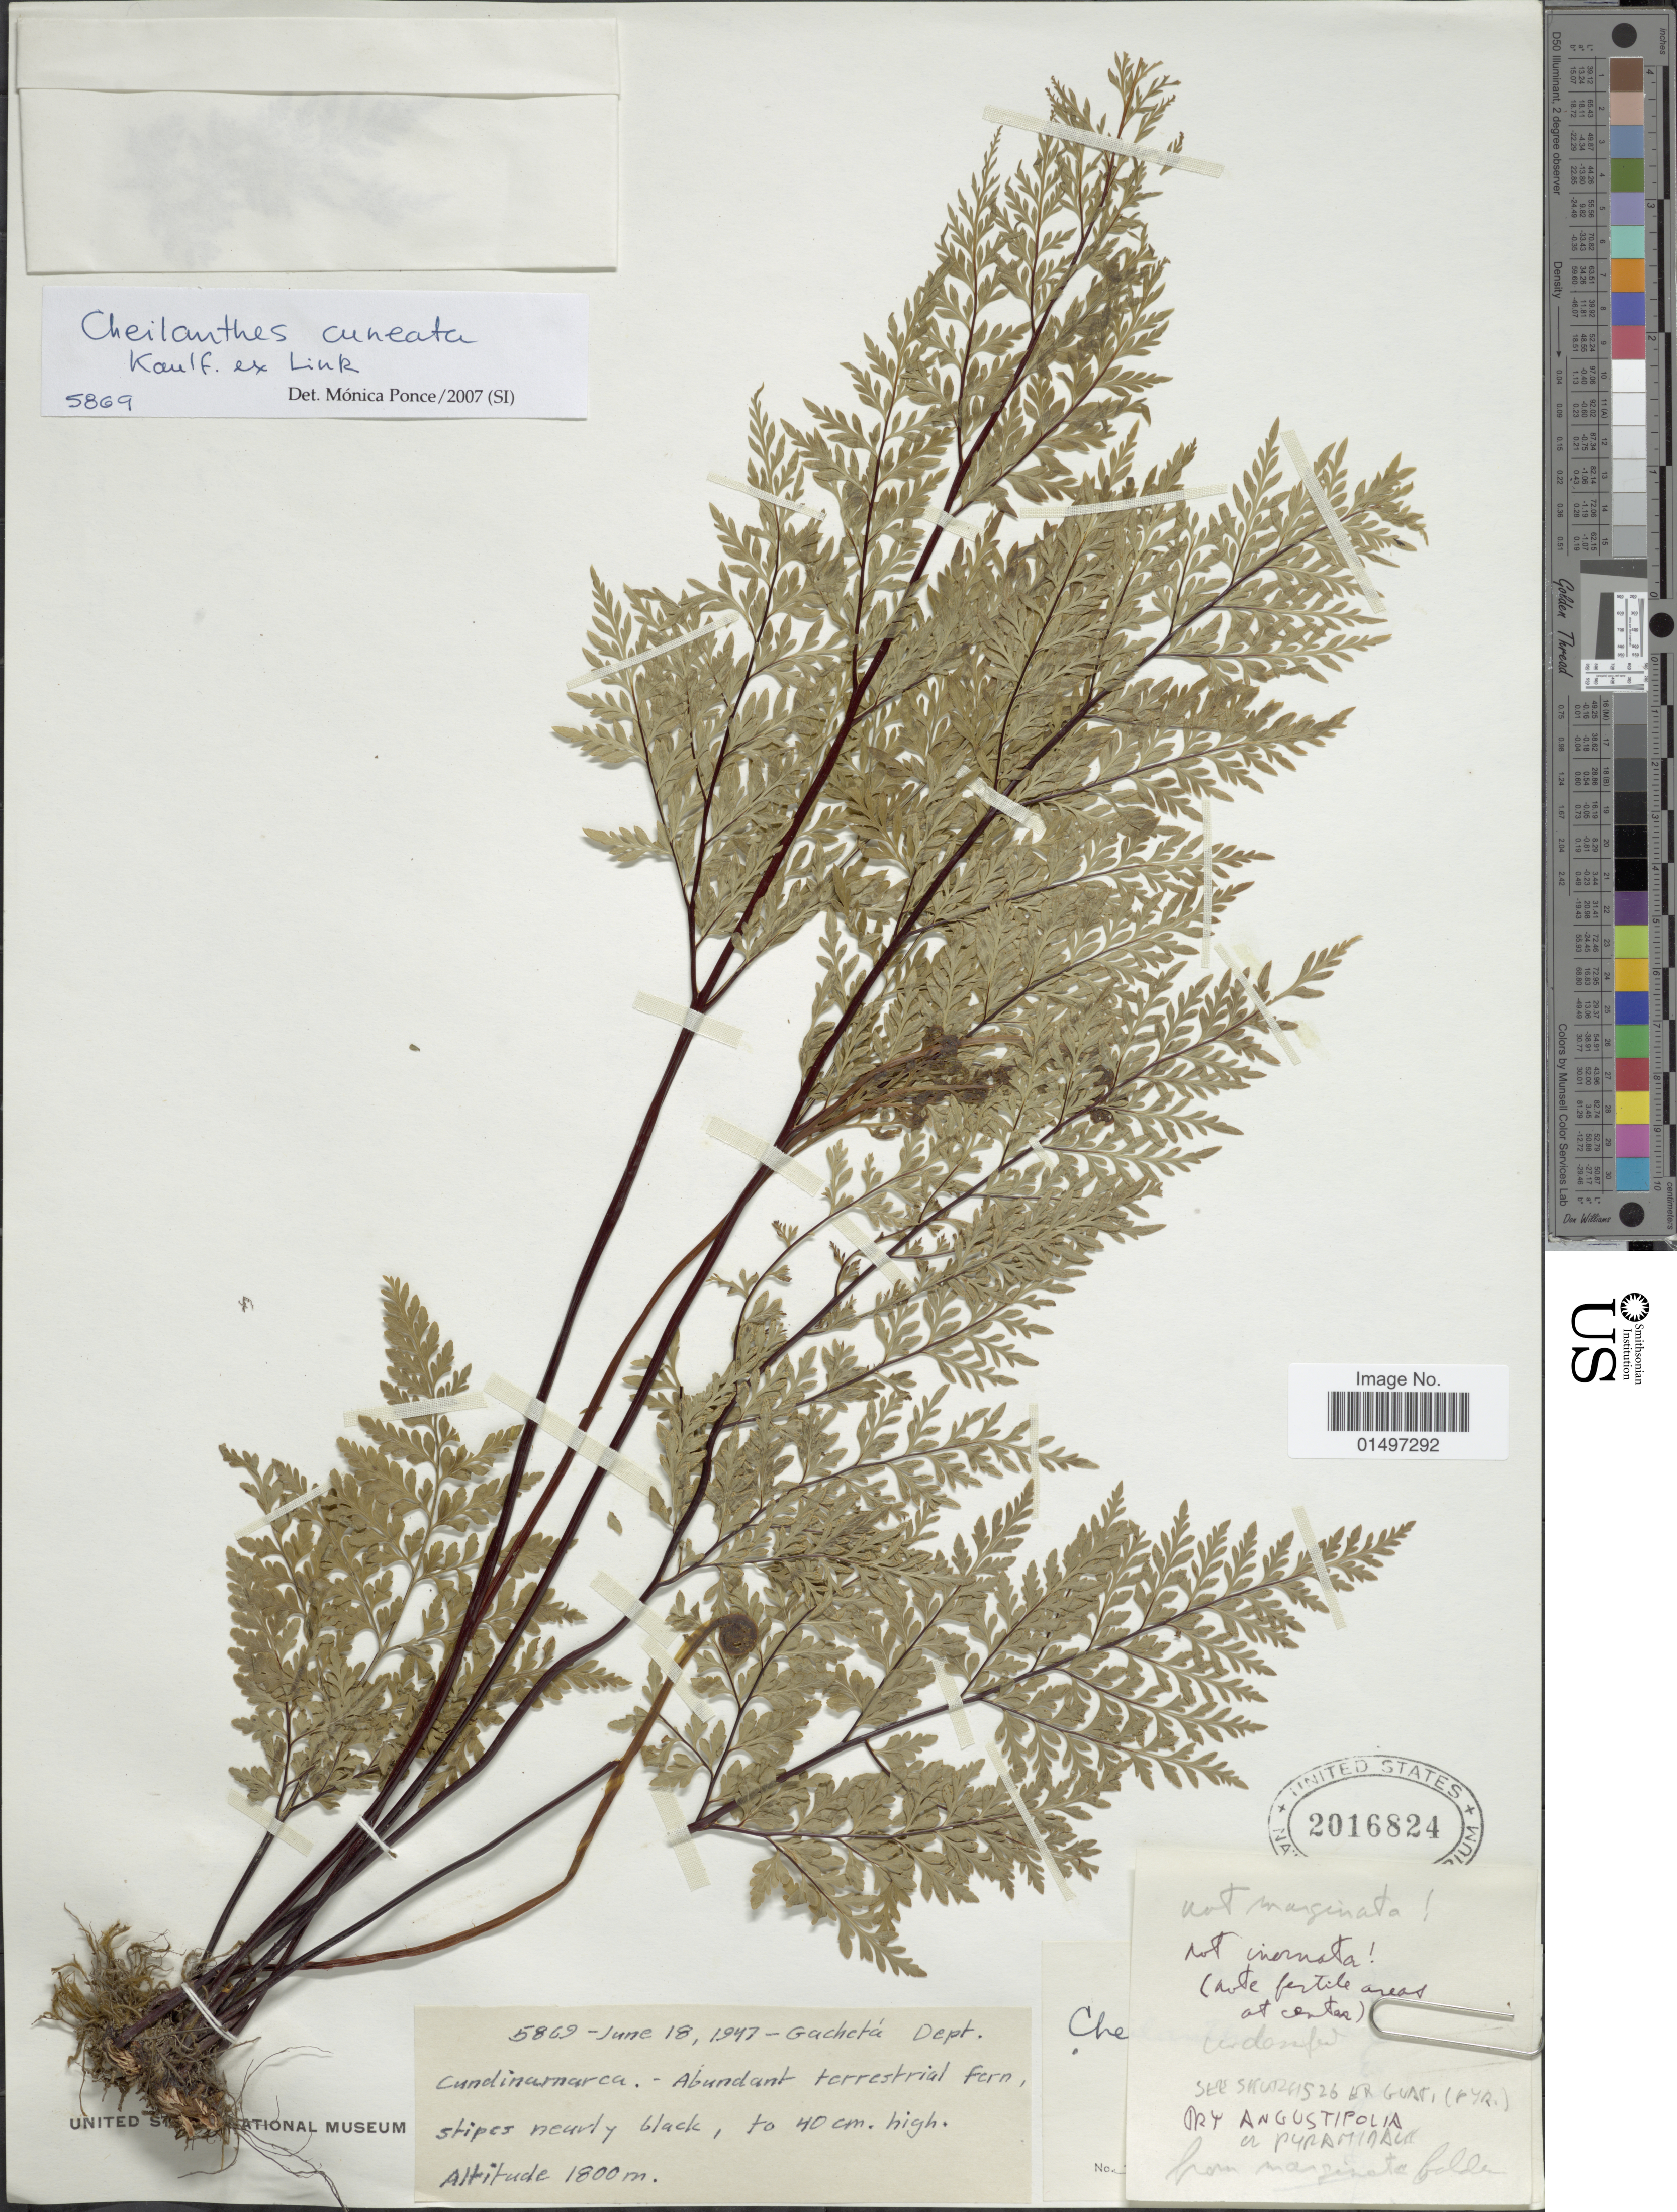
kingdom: Plantae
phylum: Tracheophyta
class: Polypodiopsida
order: Polypodiales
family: Pteridaceae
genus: Gaga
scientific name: Gaga chaerophylla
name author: (Mart. & Ikonn.-Gal.) Fay W. Li & Windham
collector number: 5869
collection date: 1947-06-18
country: Colombia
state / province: Cundinamarca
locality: Gachetu Dept.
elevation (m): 1800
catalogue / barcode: US 2016824